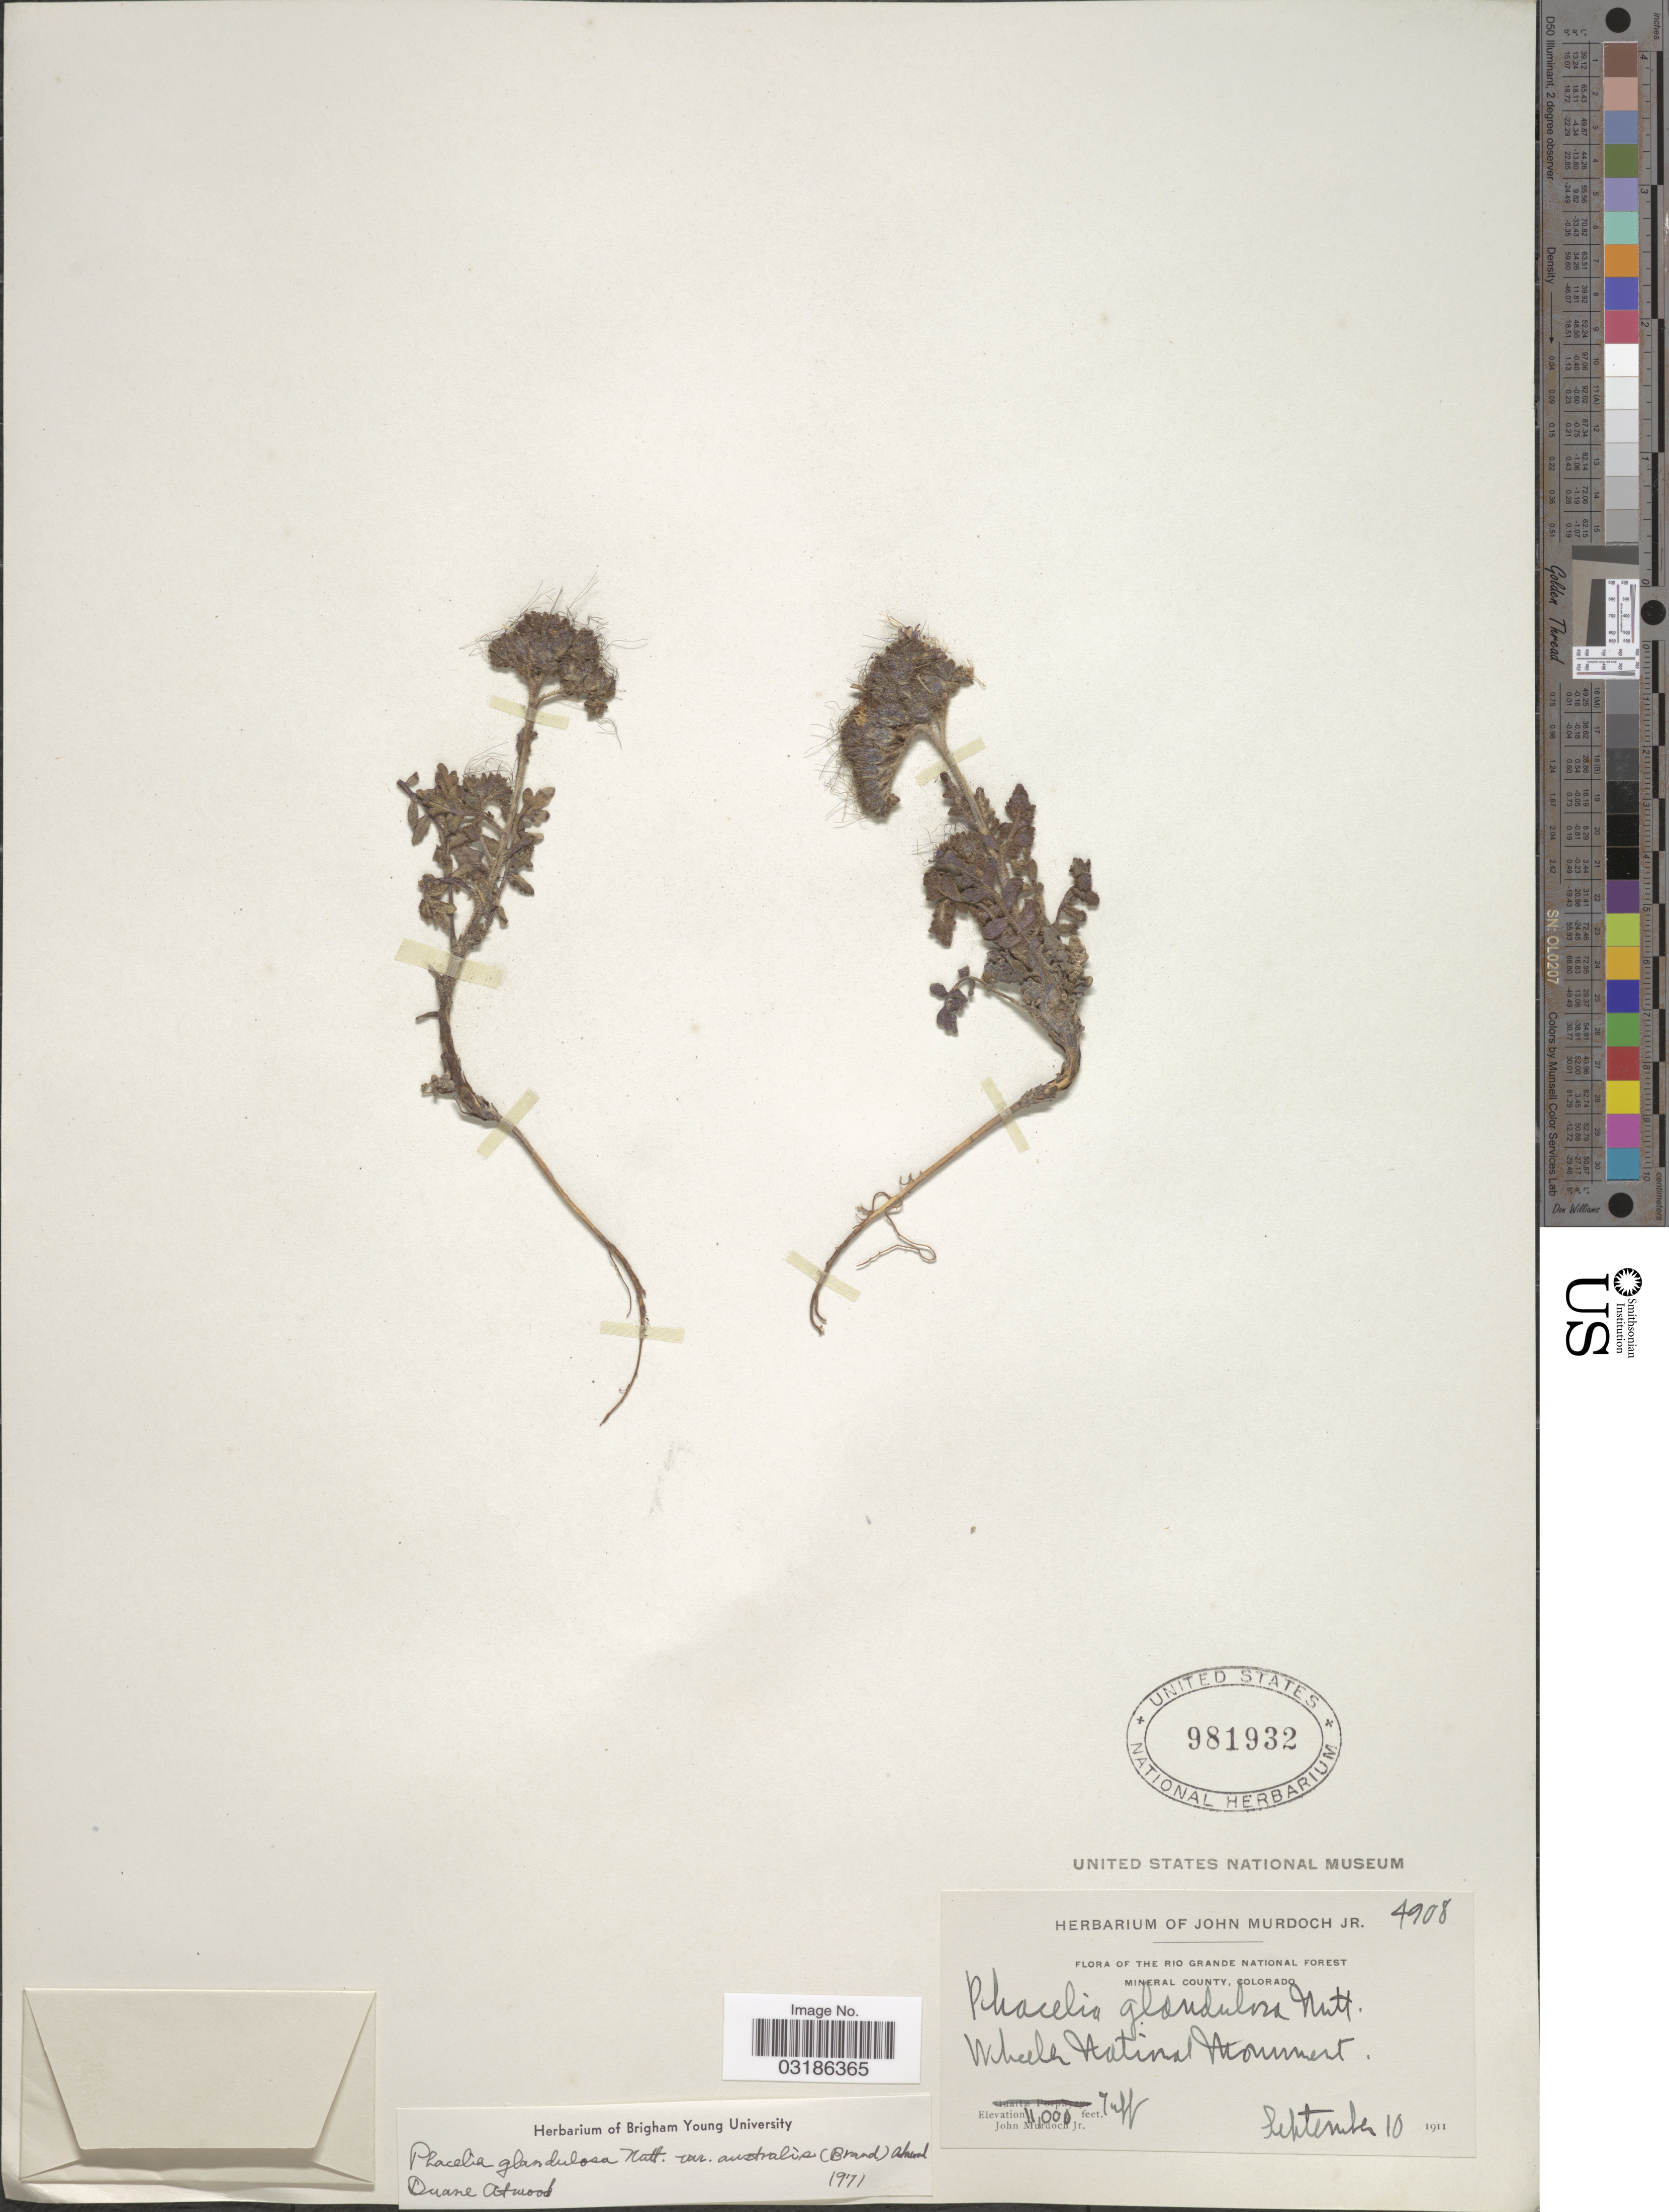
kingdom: Plantae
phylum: Tracheophyta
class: Magnoliopsida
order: Boraginales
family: Hydrophyllaceae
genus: Phacelia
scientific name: Phacelia glandulosa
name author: Nutt.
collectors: J. Murdoch Jr.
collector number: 4908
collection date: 1911-09-10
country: United States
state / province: Colorado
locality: Rio Grande National Forest. Mineral County. Wheeler National Monument.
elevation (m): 3353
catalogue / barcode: US 981932